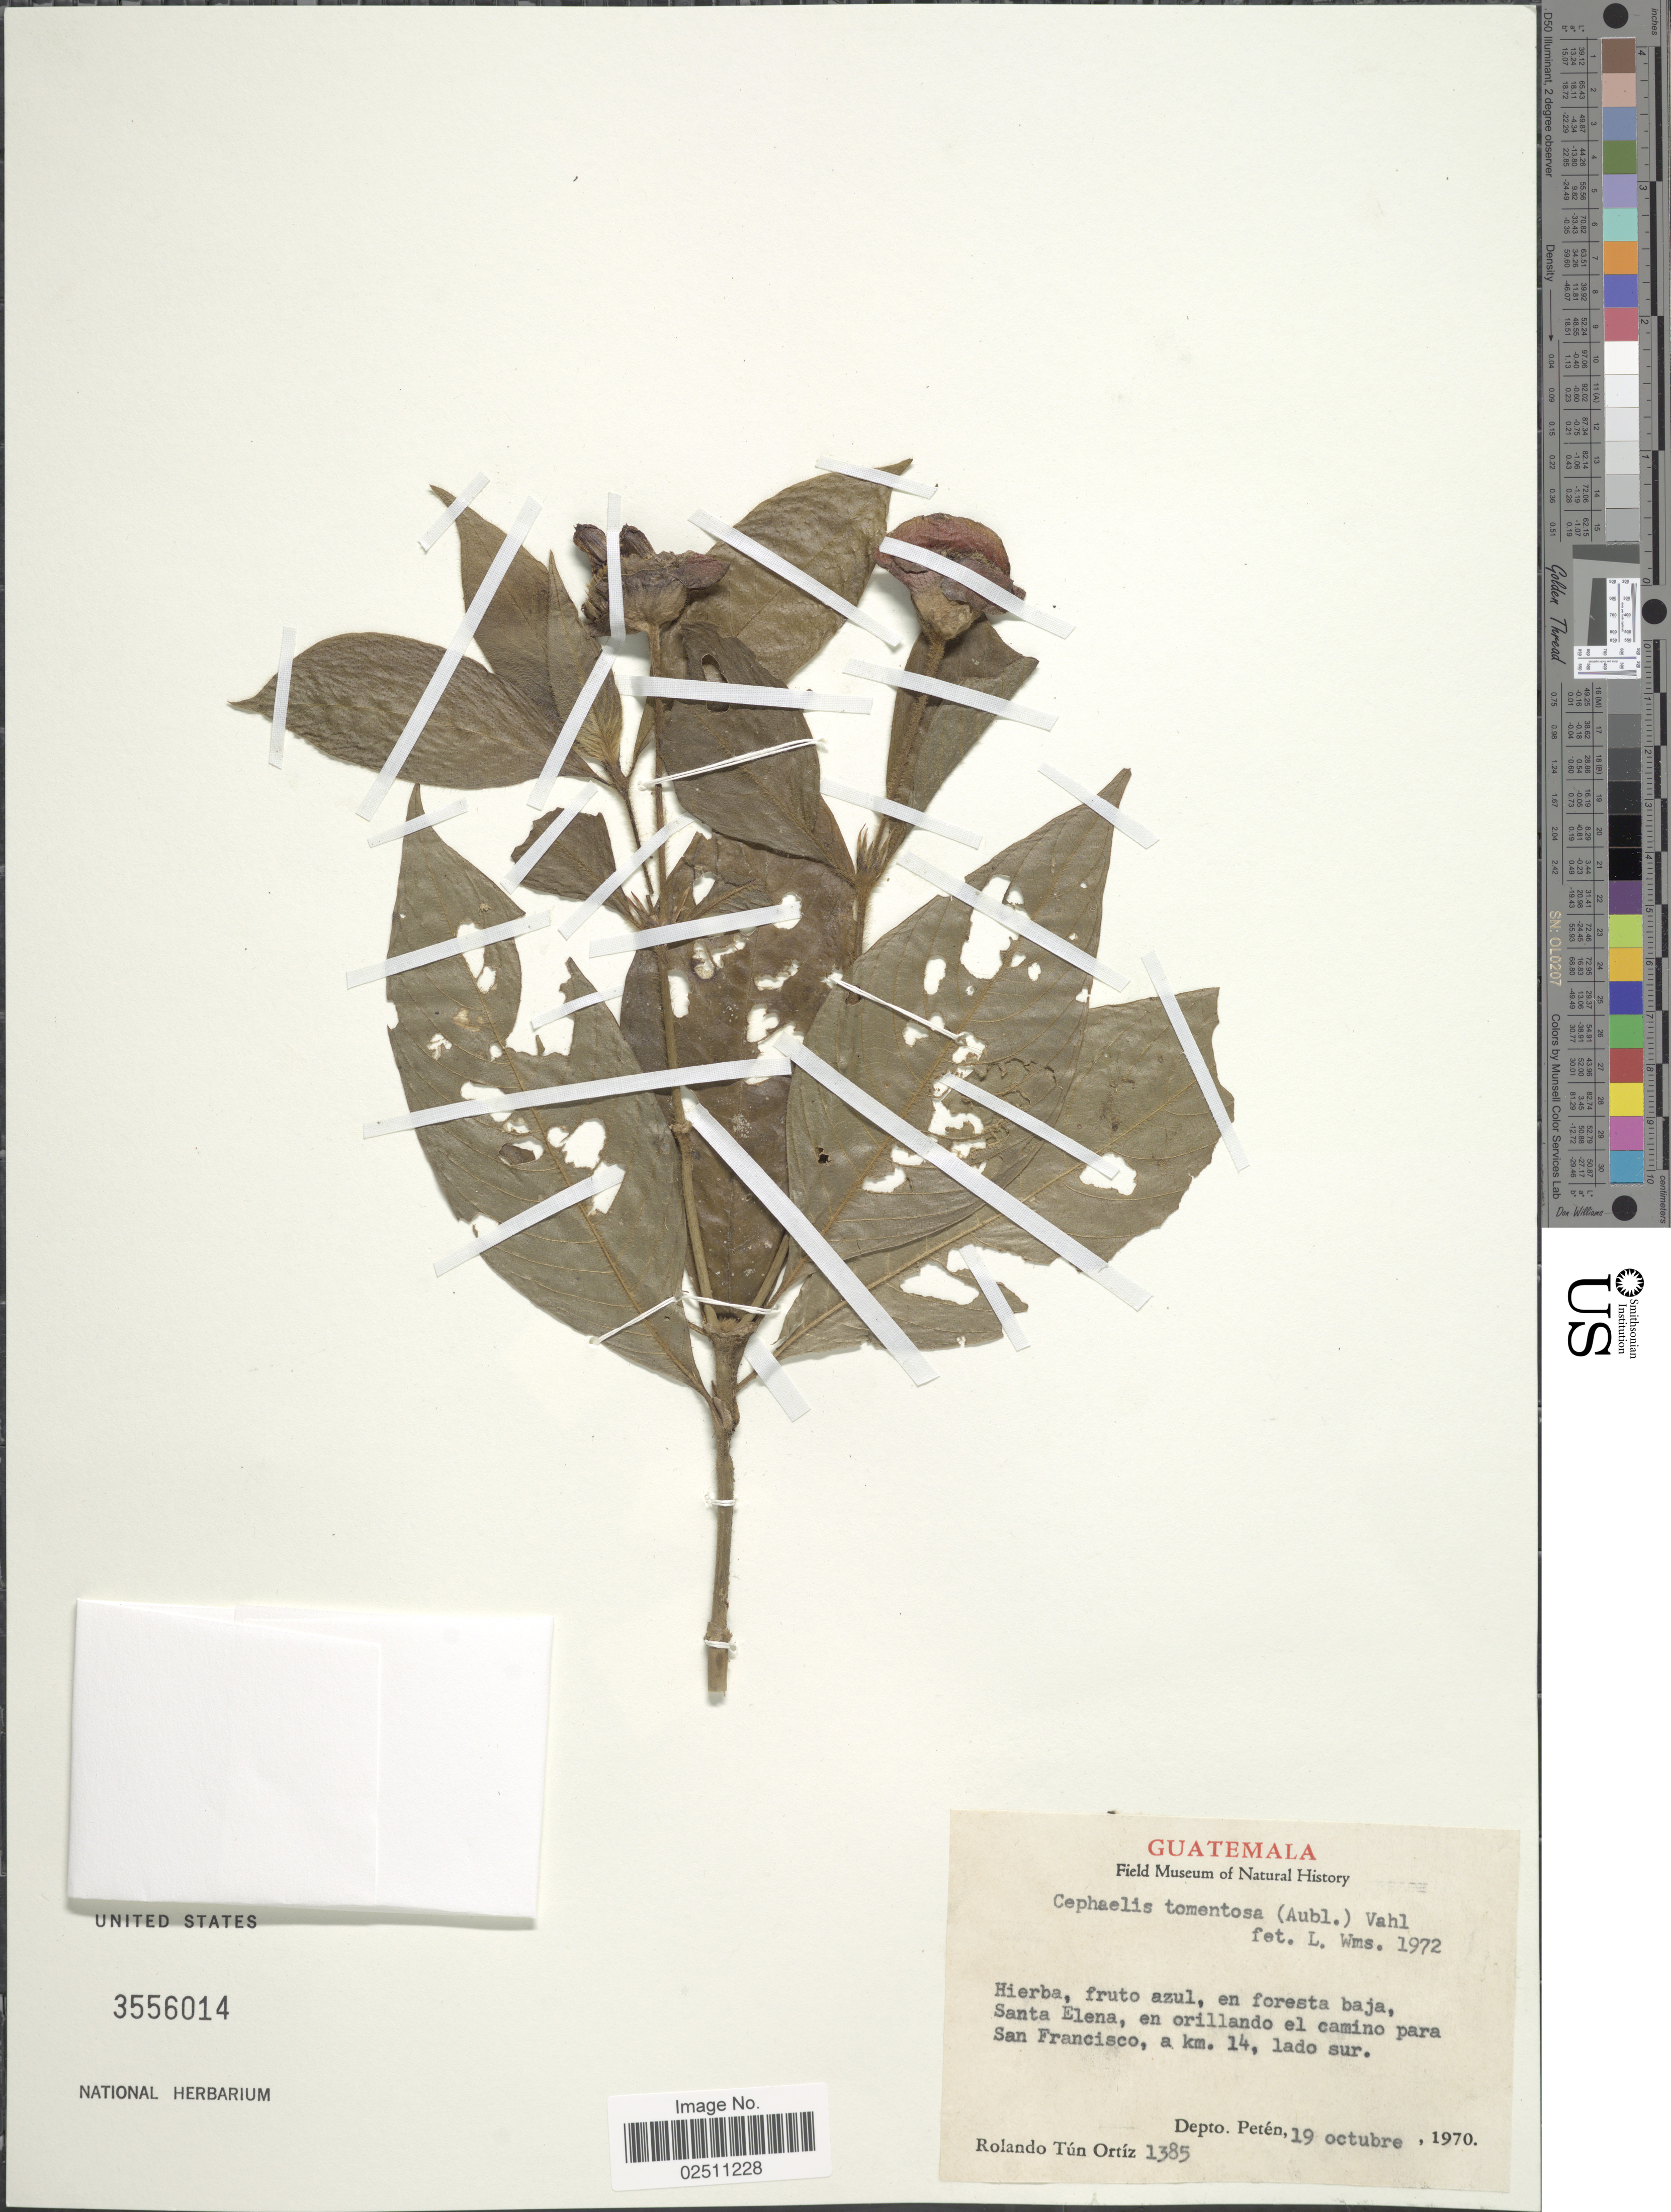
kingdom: Plantae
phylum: Tracheophyta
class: Magnoliopsida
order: Gentianales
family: Rubiaceae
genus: Psychotria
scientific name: Psychotria poeppigiana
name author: Müll. Arg.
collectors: R. T. Ortíz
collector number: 1385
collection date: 1970-10-19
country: Guatemala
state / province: El Petén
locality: Santa Elena, en orillando el camino para San Francisco, a km. 14, ladu sur, Depto. Peten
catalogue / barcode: US 3556014